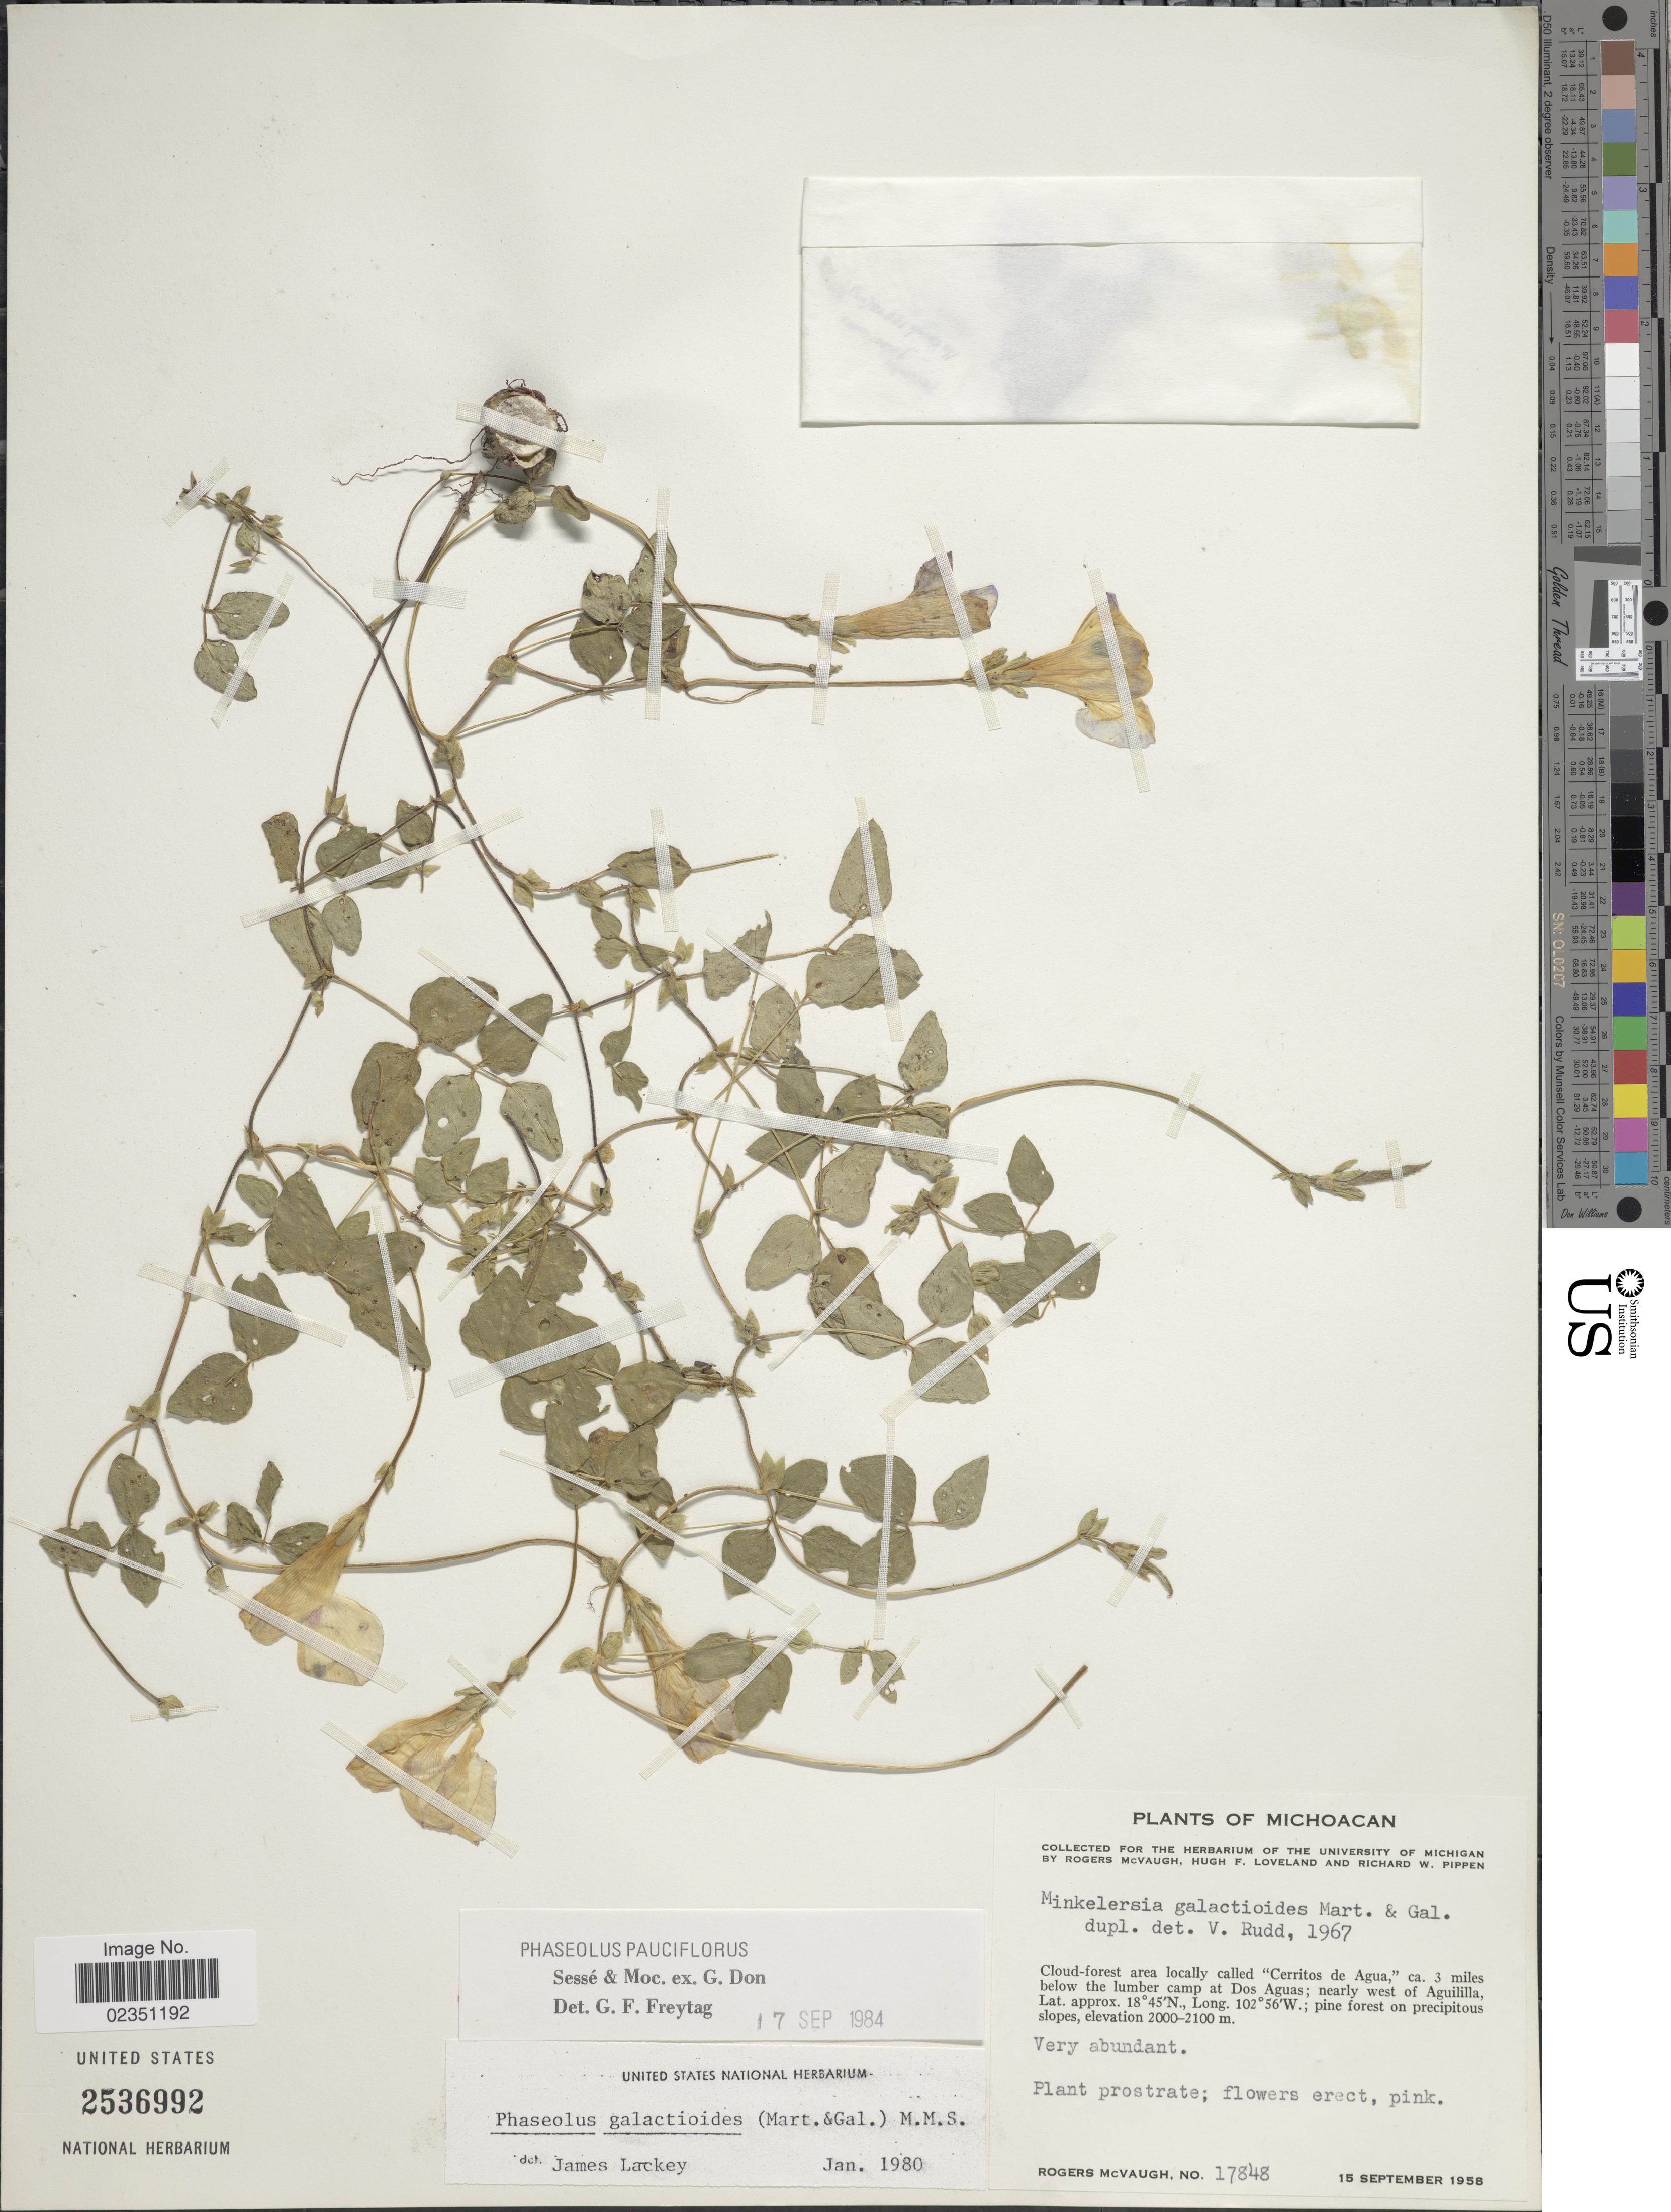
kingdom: Plantae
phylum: Tracheophyta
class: Magnoliopsida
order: Fabales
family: Fabaceae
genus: Phaseolus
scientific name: Phaseolus pauciflorus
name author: Sessé & Moc. ex G. Don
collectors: R. McVaugh, H. Loveland & R. W. Pippen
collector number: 17848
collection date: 1958-09-15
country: Mexico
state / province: Michoacán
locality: Cloud-forest area locally called "Cerritos de Agua, " ca. 3 miles below the lumber camp at Dos Aguas; nearly west of Aguililla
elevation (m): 2000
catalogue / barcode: US 2536992